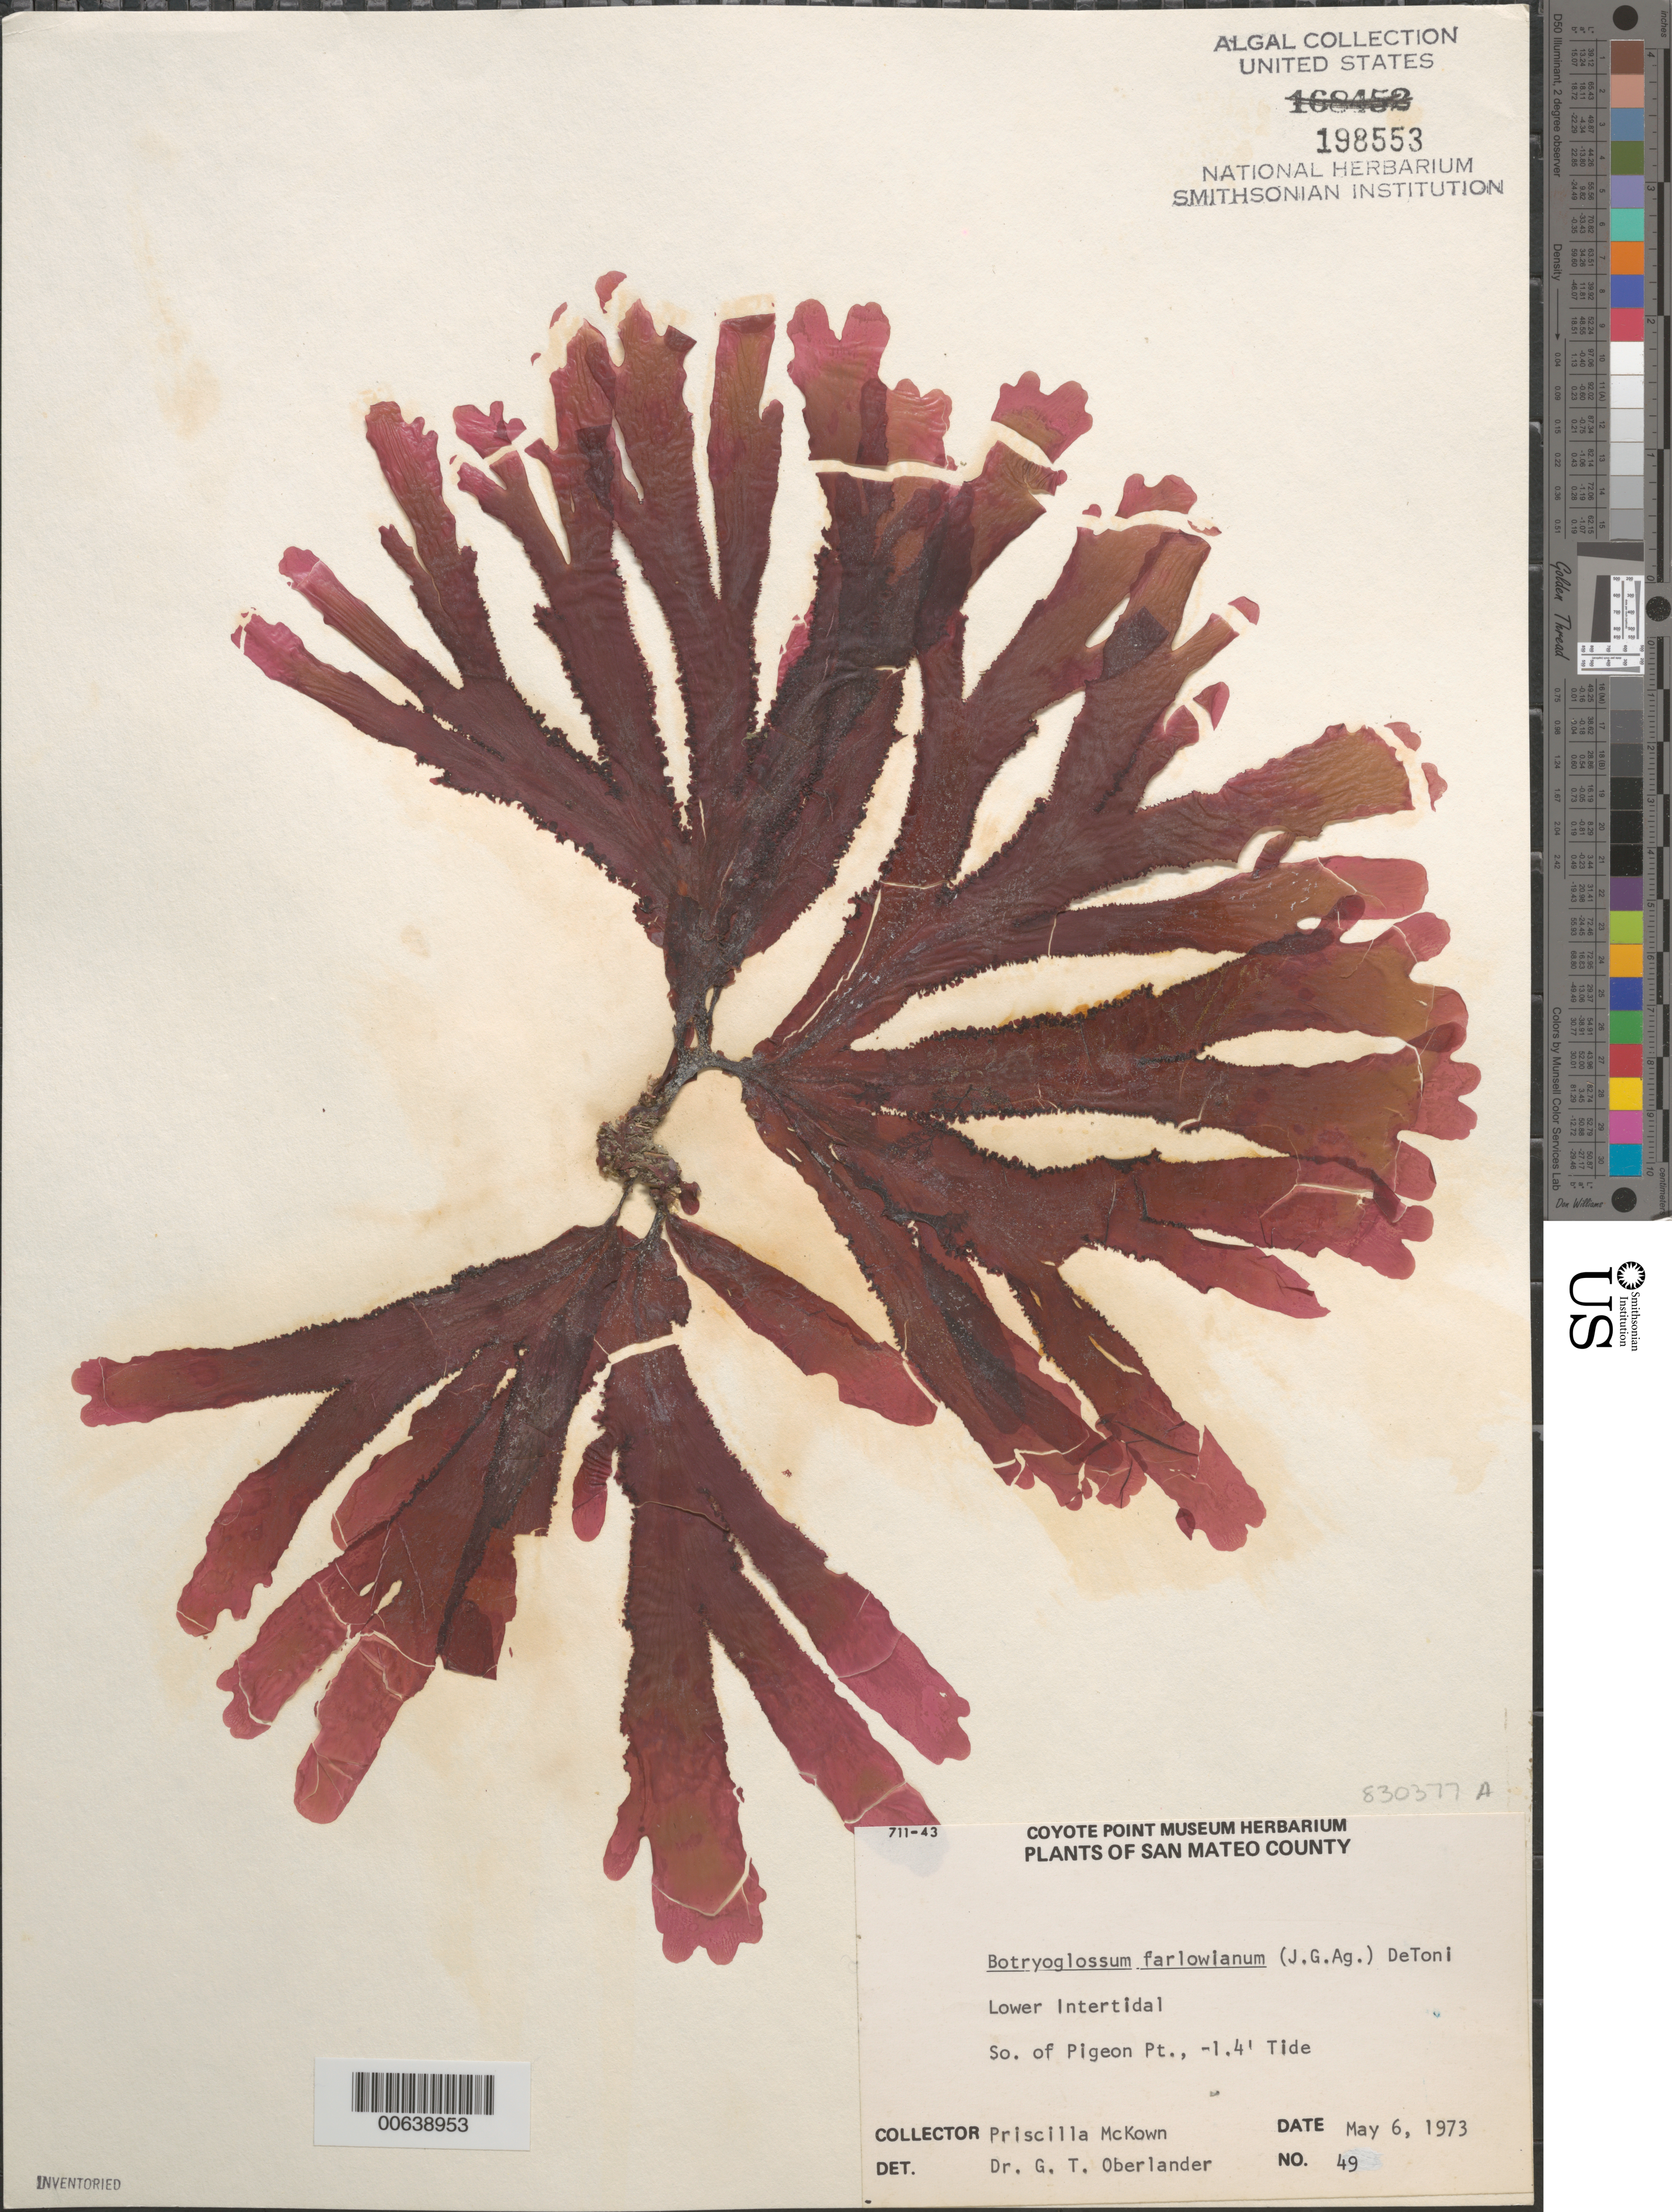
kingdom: Plantae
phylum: Rhodophyta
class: Florideophyceae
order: Ceramiales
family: Delesseriaceae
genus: Botryoglossum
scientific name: Botryoglossum farlowianum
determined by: Oberlander, G. T.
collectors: P. McKown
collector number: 49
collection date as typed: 06 May 1973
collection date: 1973-05-06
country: United States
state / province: California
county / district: San Mateo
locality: South of Pigeon Point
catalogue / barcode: US 198553